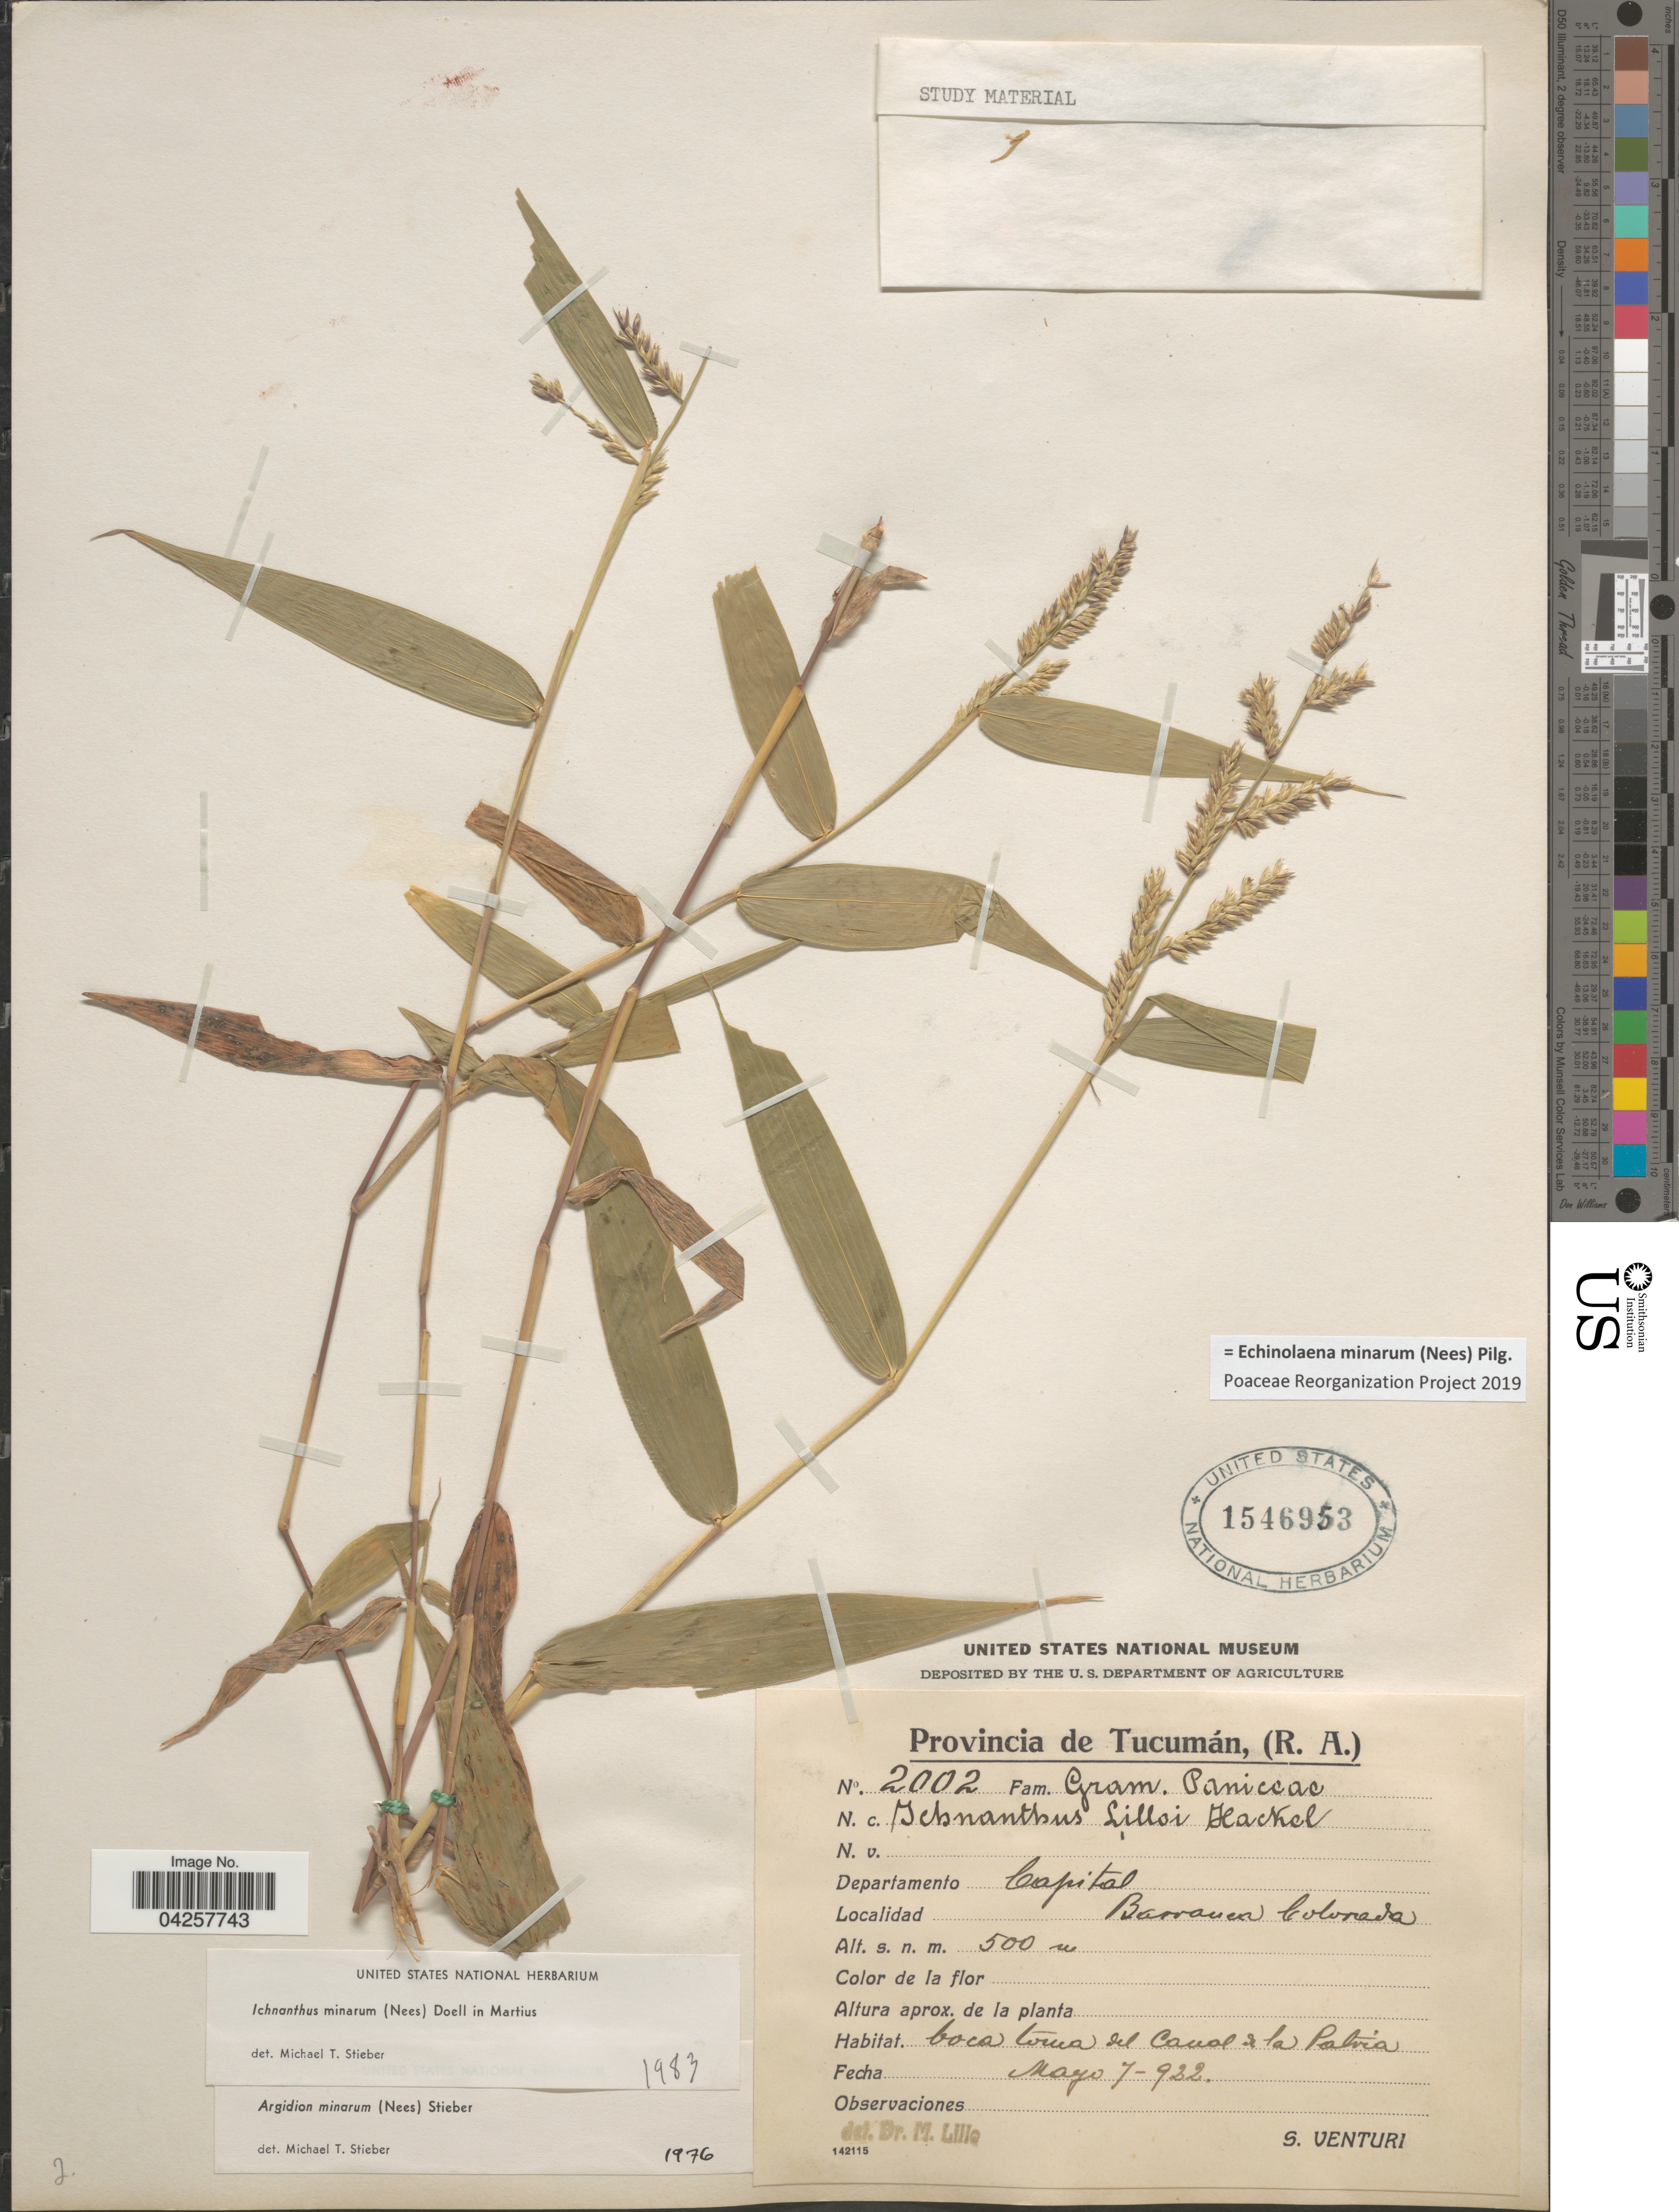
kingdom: Plantae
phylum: Tracheophyta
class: Liliopsida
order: Poales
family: Poaceae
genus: Echinolaena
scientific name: Echinolaena minarum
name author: (Nees) Pilg.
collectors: S. Venturi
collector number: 2002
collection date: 1922-05-07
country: Argentina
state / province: Tucuman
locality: Departamento Capital. Barranca Colorada. Boca toma del Canal de la Patria.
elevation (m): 500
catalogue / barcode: US 1546953